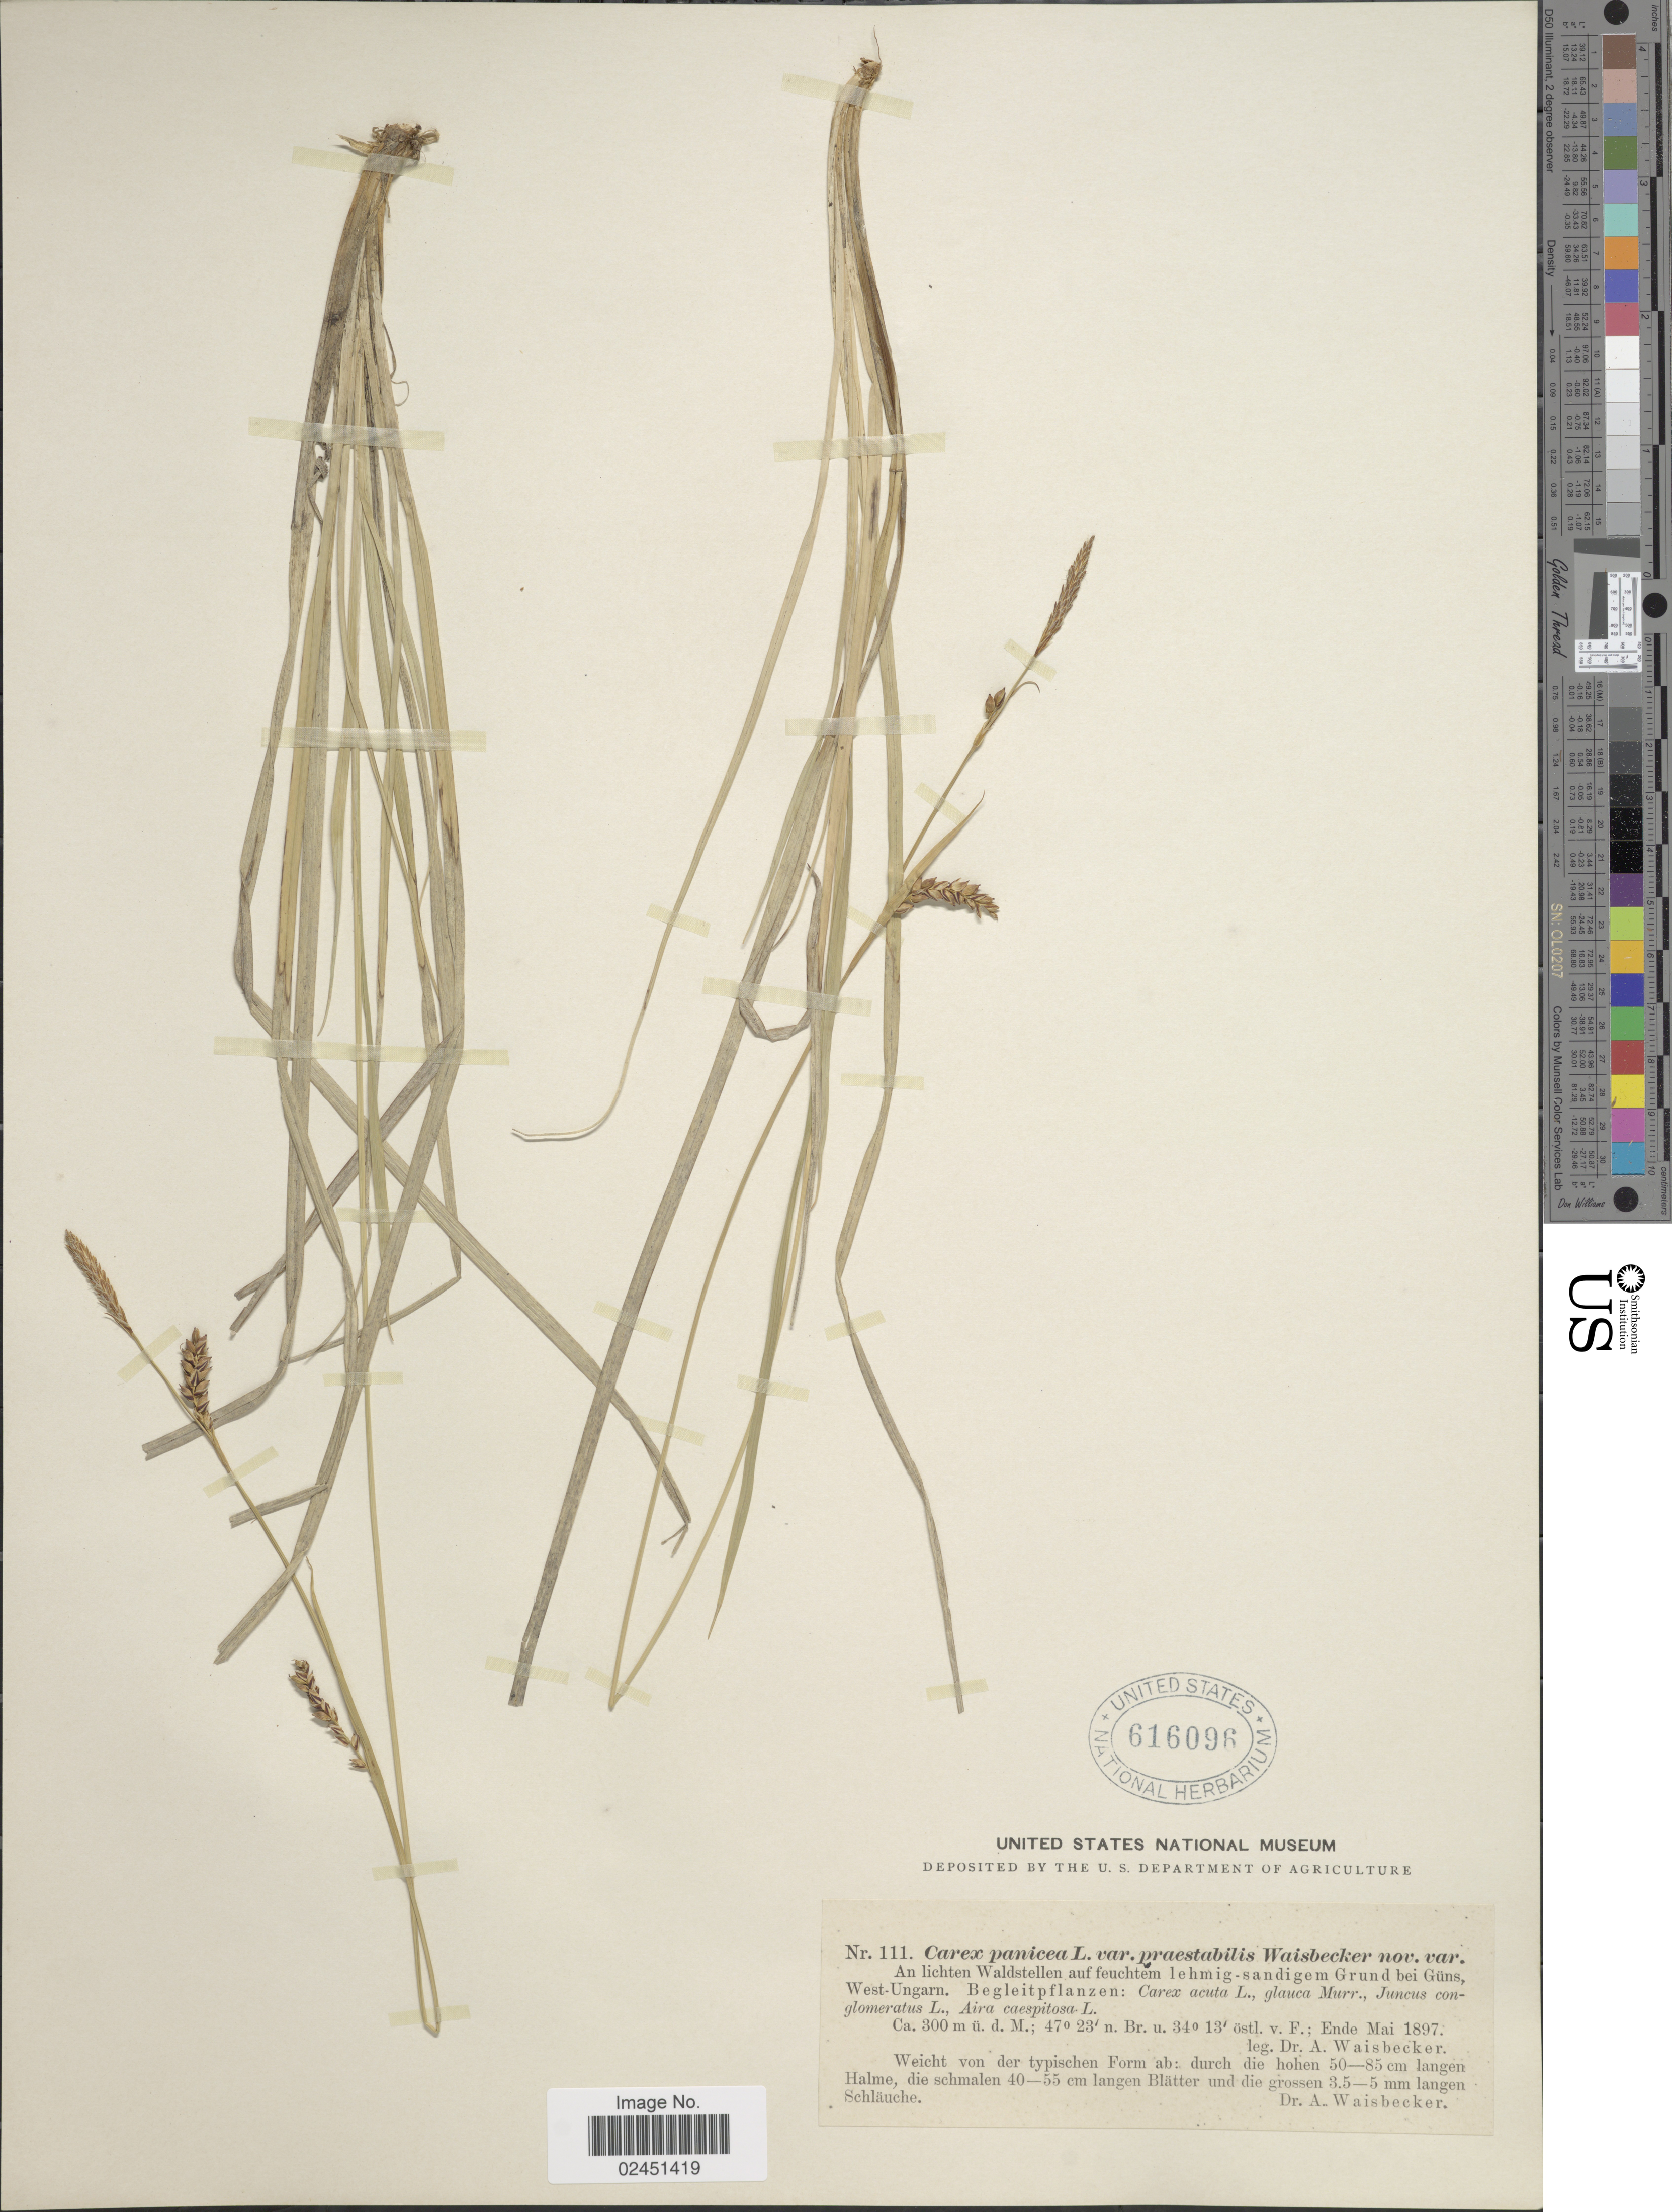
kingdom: Plantae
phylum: Tracheophyta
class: Liliopsida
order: Poales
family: Cyperaceae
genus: Carex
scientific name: Carex panicea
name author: L.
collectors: A. Waisbecker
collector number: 111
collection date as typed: Ende Mai 1897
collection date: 1897-05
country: Hungary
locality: An lichten Waldstellen auf feuchtem lehmig-sandigem Grund bei Guns, West-Ungarn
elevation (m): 300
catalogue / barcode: US 616096